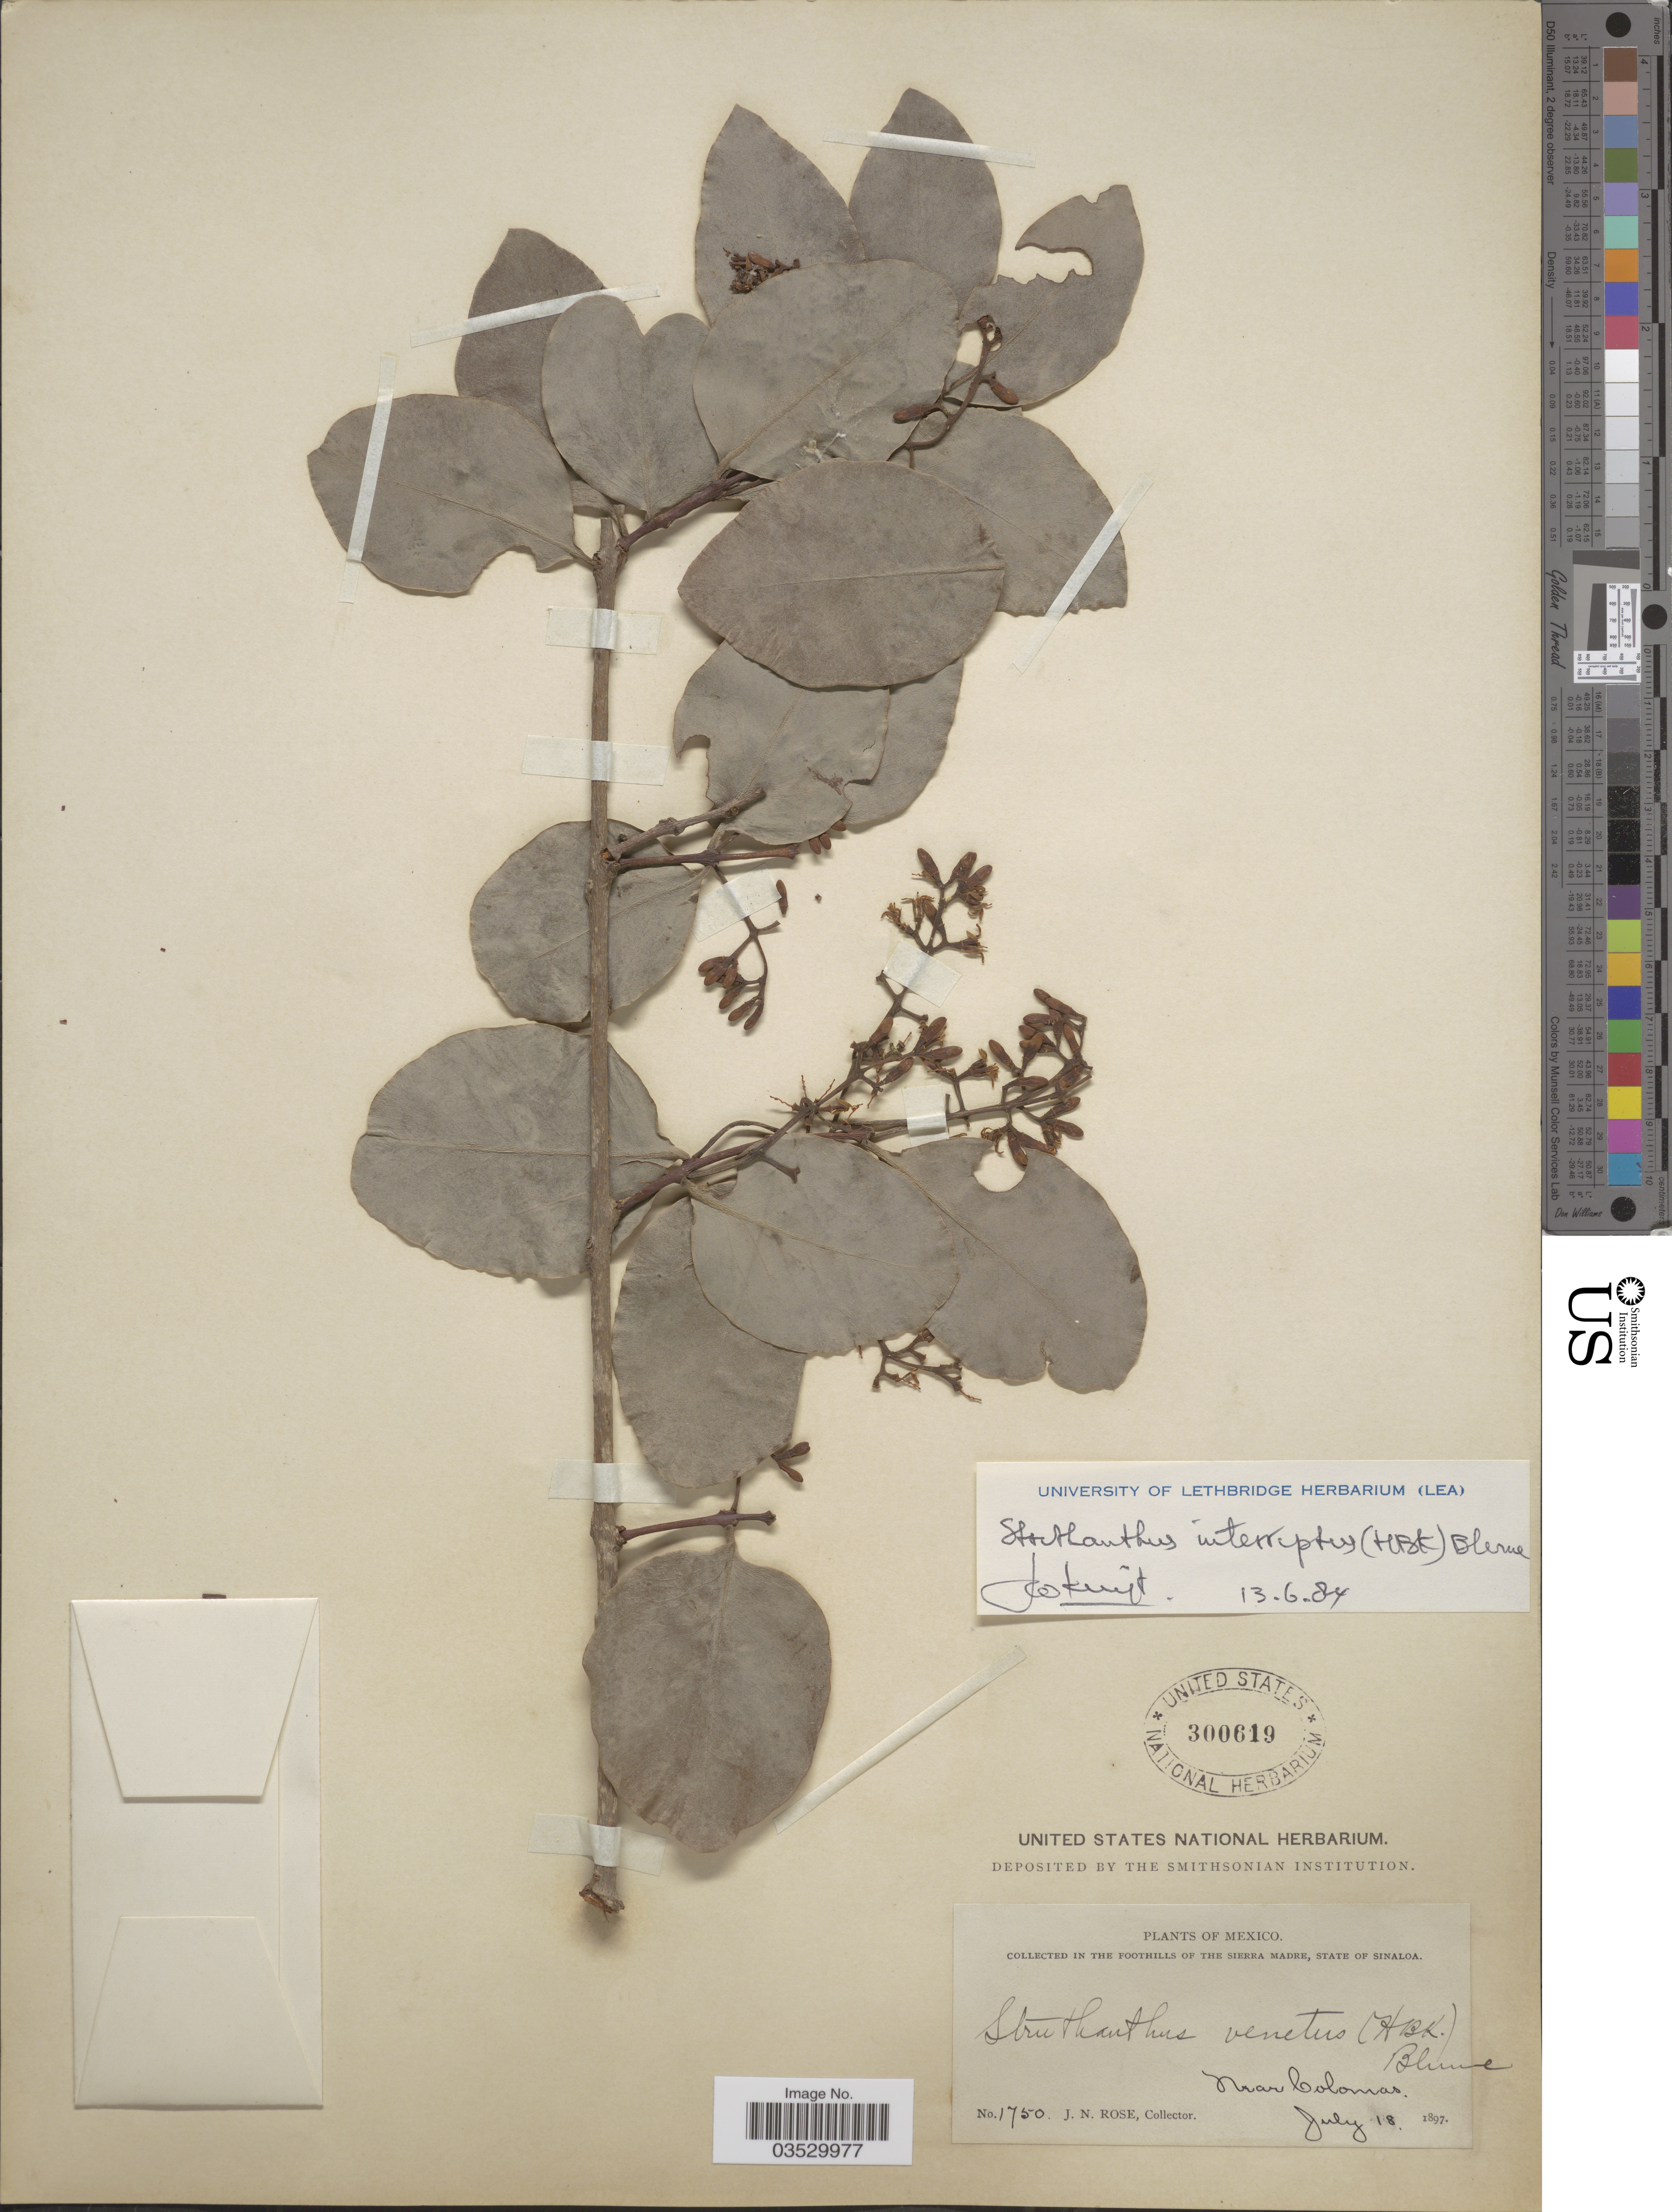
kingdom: Plantae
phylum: Tracheophyta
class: Magnoliopsida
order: Santalales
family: Loranthaceae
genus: Struthanthus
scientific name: Struthanthus interruptus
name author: (Kunth) G. Don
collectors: J. N. Rose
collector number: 1750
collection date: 1897-07-18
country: Mexico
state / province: Sinaloa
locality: In the foothills of the Sierra Madre. Near Colomas.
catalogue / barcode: US 300619